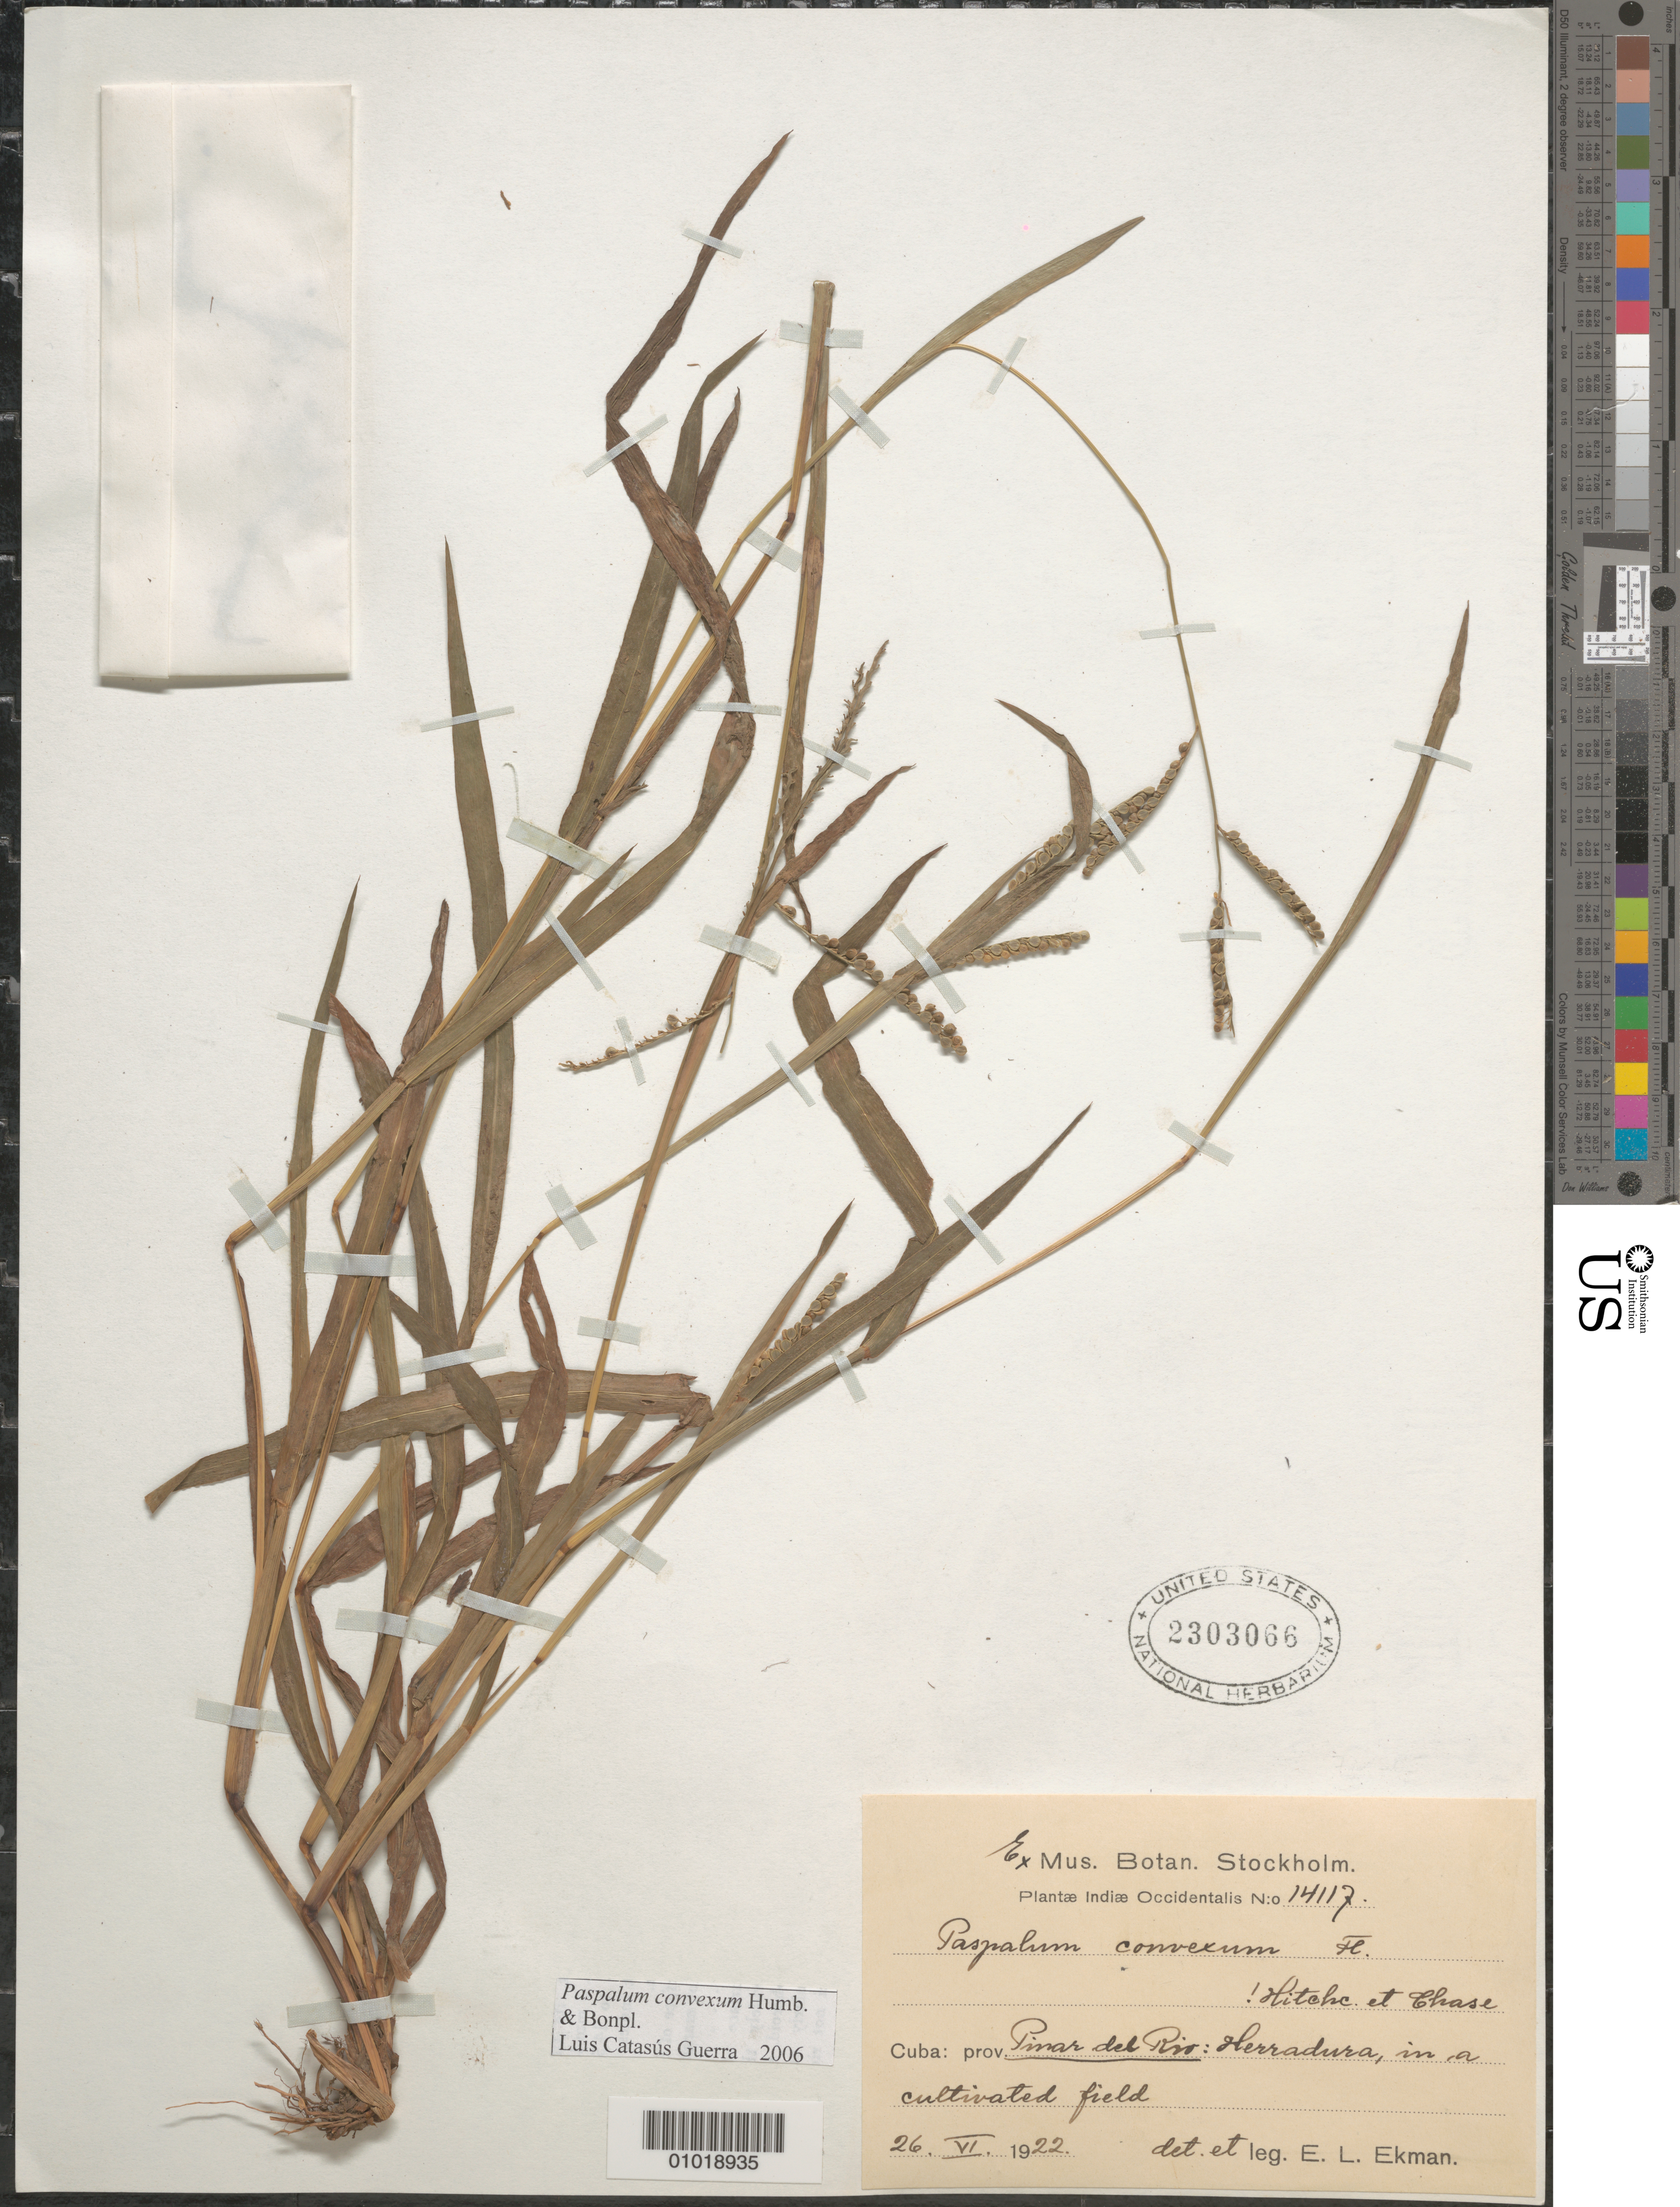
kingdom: Plantae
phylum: Tracheophyta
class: Liliopsida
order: Poales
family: Poaceae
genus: Paspalum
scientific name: Paspalum convexum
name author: Humb. & Bonpl. ex Flüggé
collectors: E. L. Ekman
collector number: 14117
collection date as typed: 26 Jun 1922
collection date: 1922-06-26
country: Cuba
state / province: Pinar del Rio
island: Cuba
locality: Herradura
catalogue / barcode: US 2303066